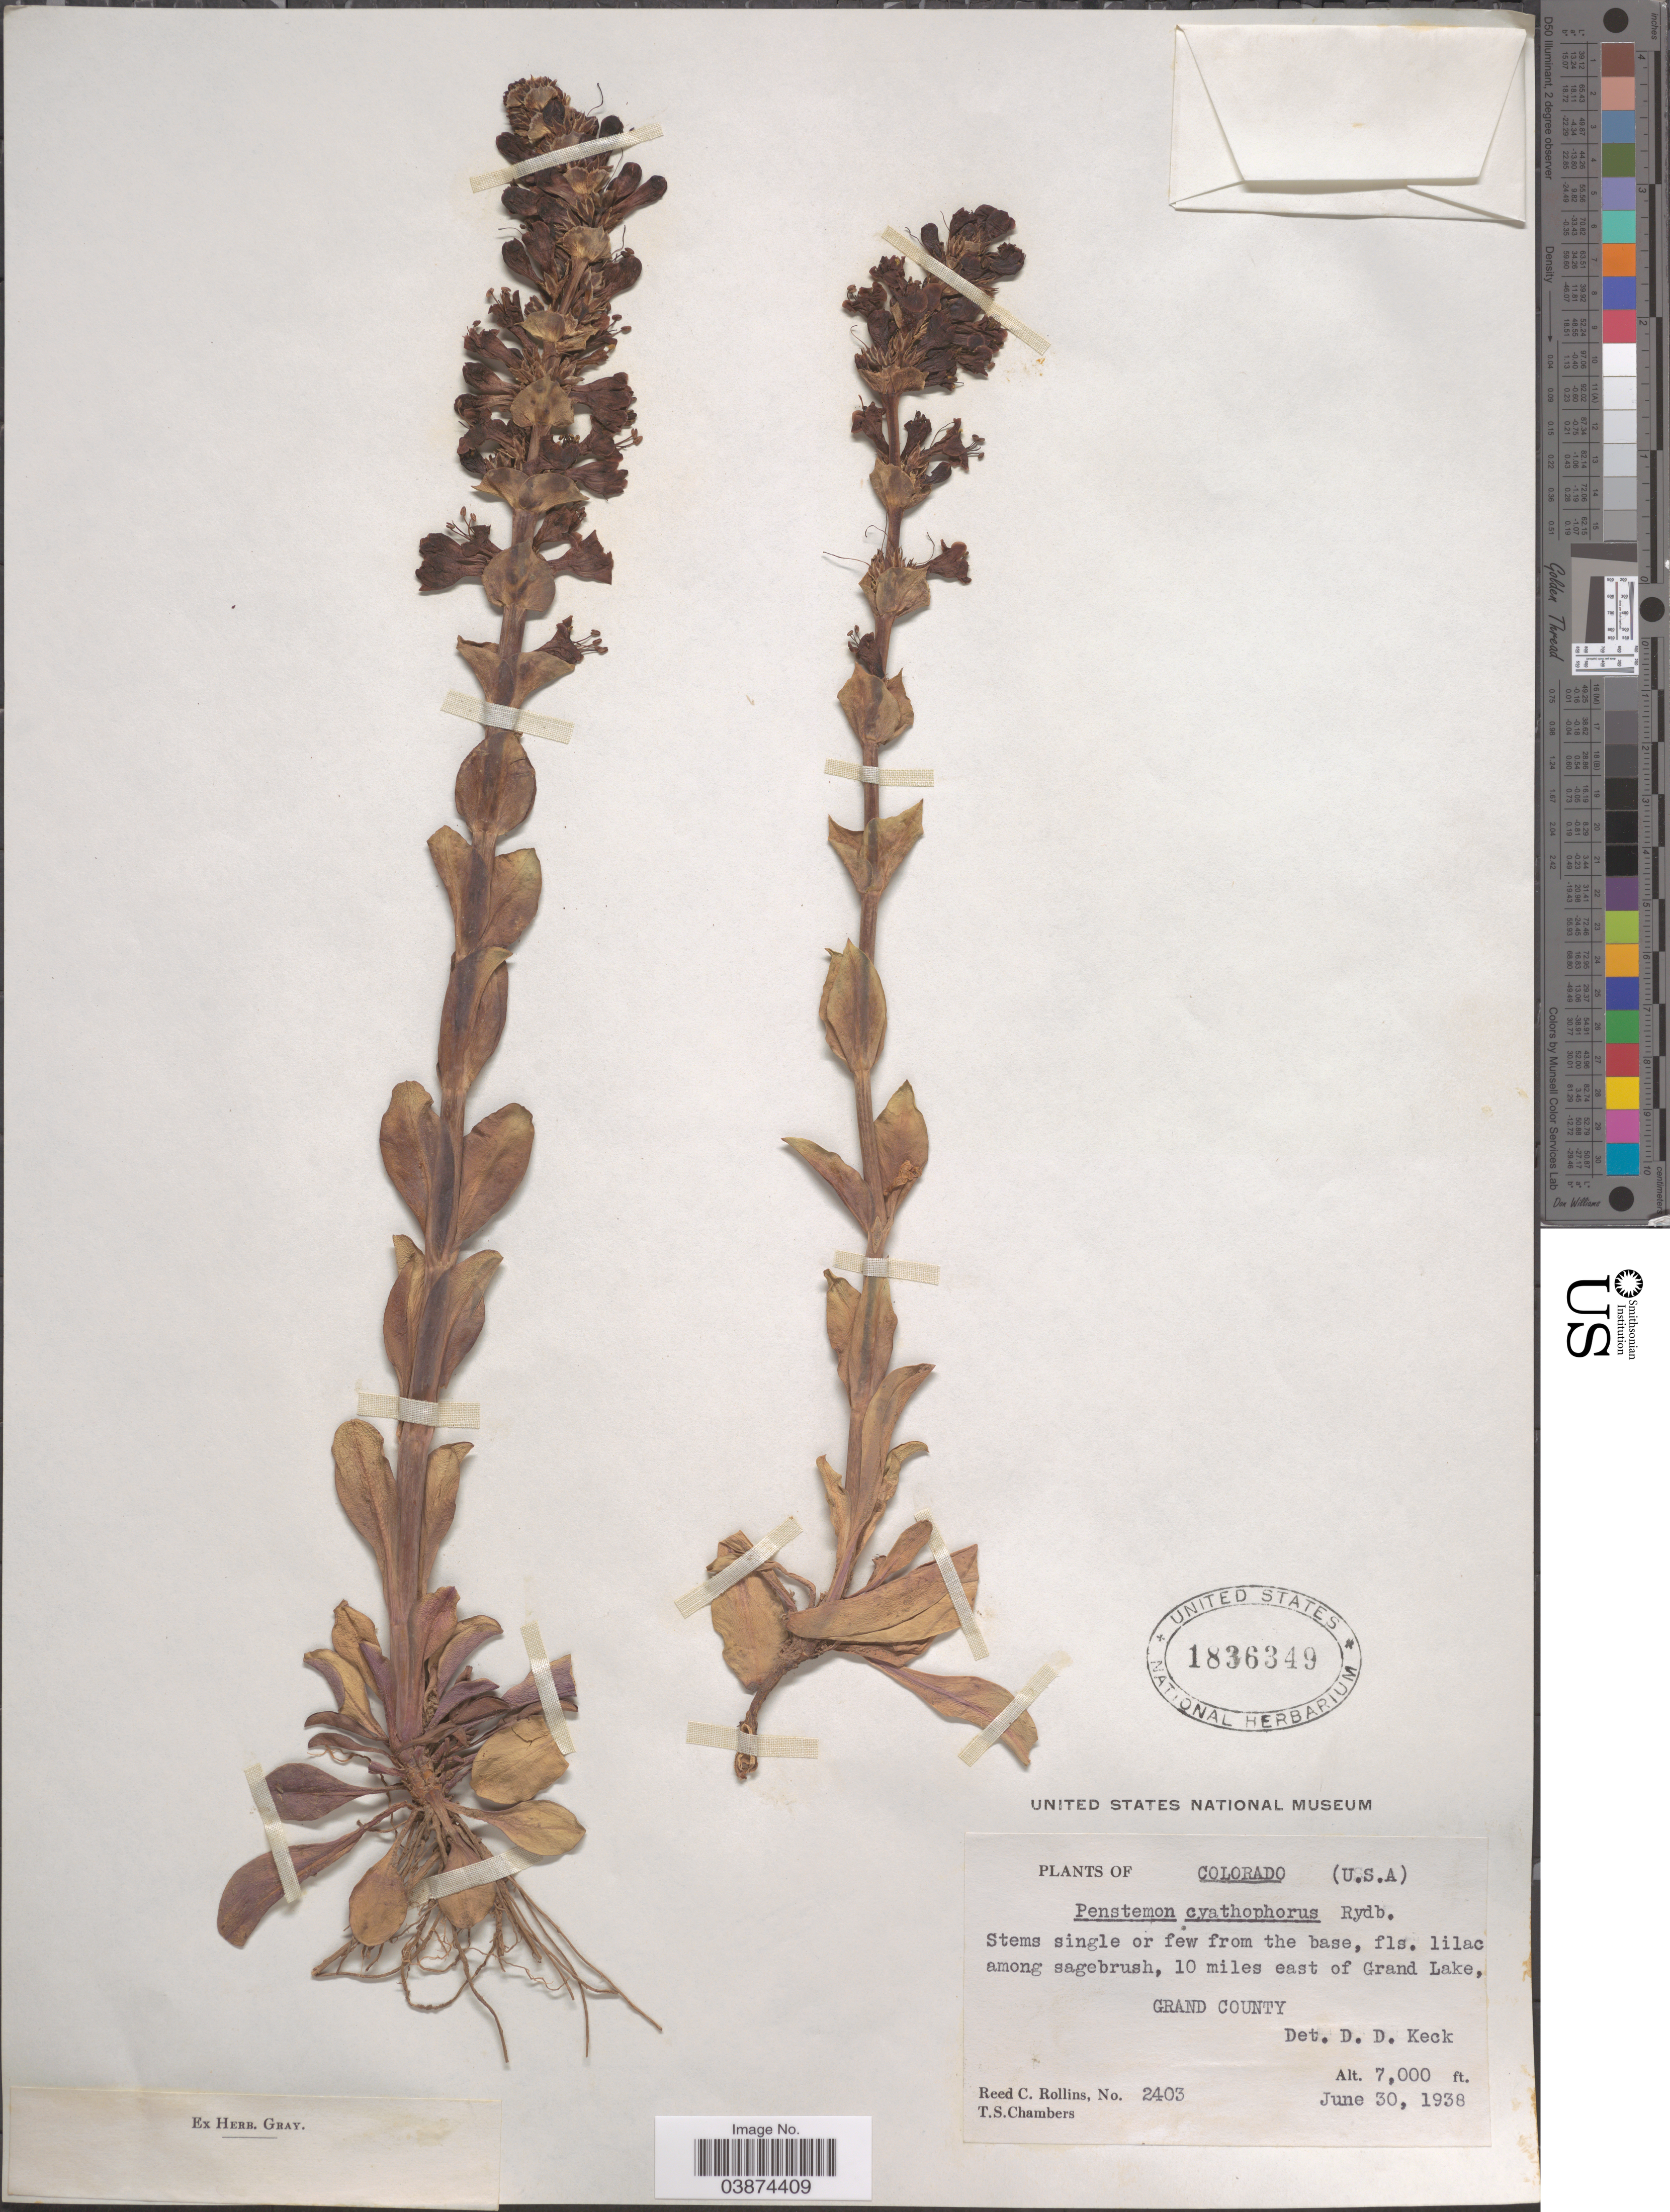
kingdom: Plantae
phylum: Tracheophyta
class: Magnoliopsida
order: Lamiales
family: Plantaginaceae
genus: Penstemon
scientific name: Penstemon cyathophorus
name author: Rydb.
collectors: R. C. Rollins & T. Chambers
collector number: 2403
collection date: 1938-06-30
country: United States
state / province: Colorado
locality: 10 miles east of Grand Lake, Grand County.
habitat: among sagebrush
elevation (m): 2134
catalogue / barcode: US 1836349